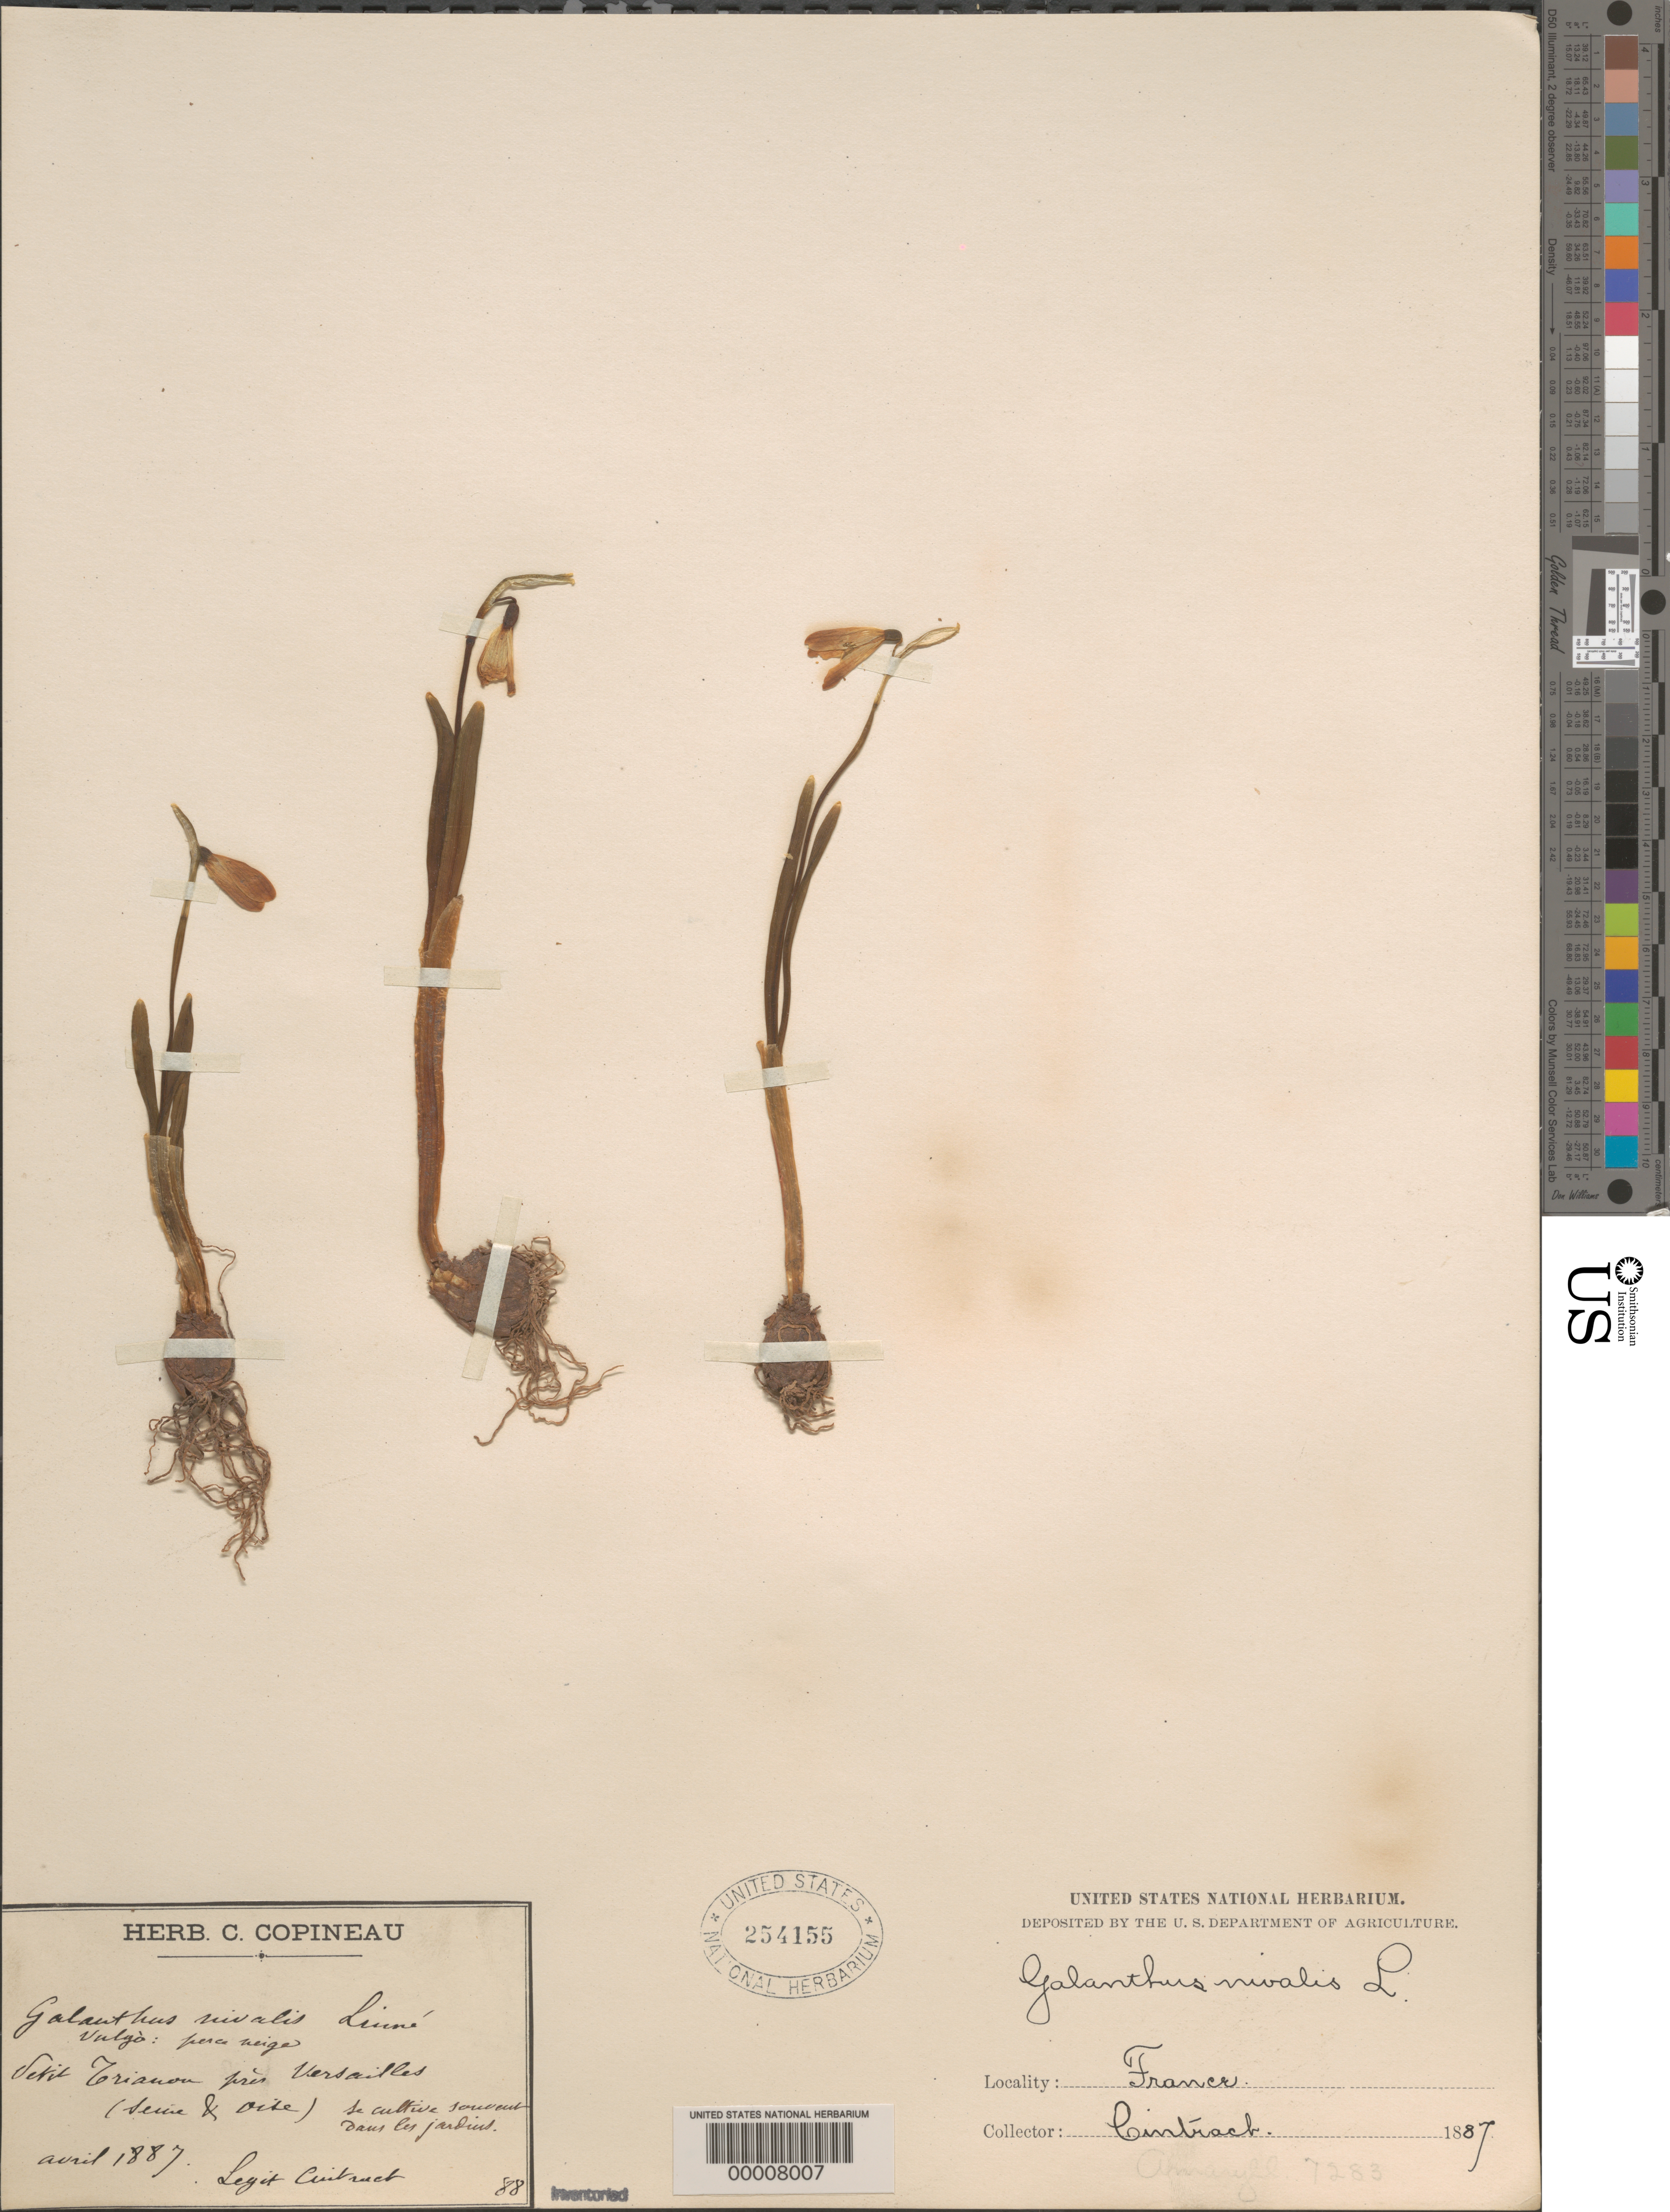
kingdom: Plantae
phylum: Tracheophyta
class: Liliopsida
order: Asparagales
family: Amaryllidaceae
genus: Galanthus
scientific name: Galanthus nivalis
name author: L.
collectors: Cintract, --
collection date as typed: Apr 1887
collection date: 1887-04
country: France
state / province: Île-de-France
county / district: Yvelines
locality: Petit trianon, near versailles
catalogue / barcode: US 254155